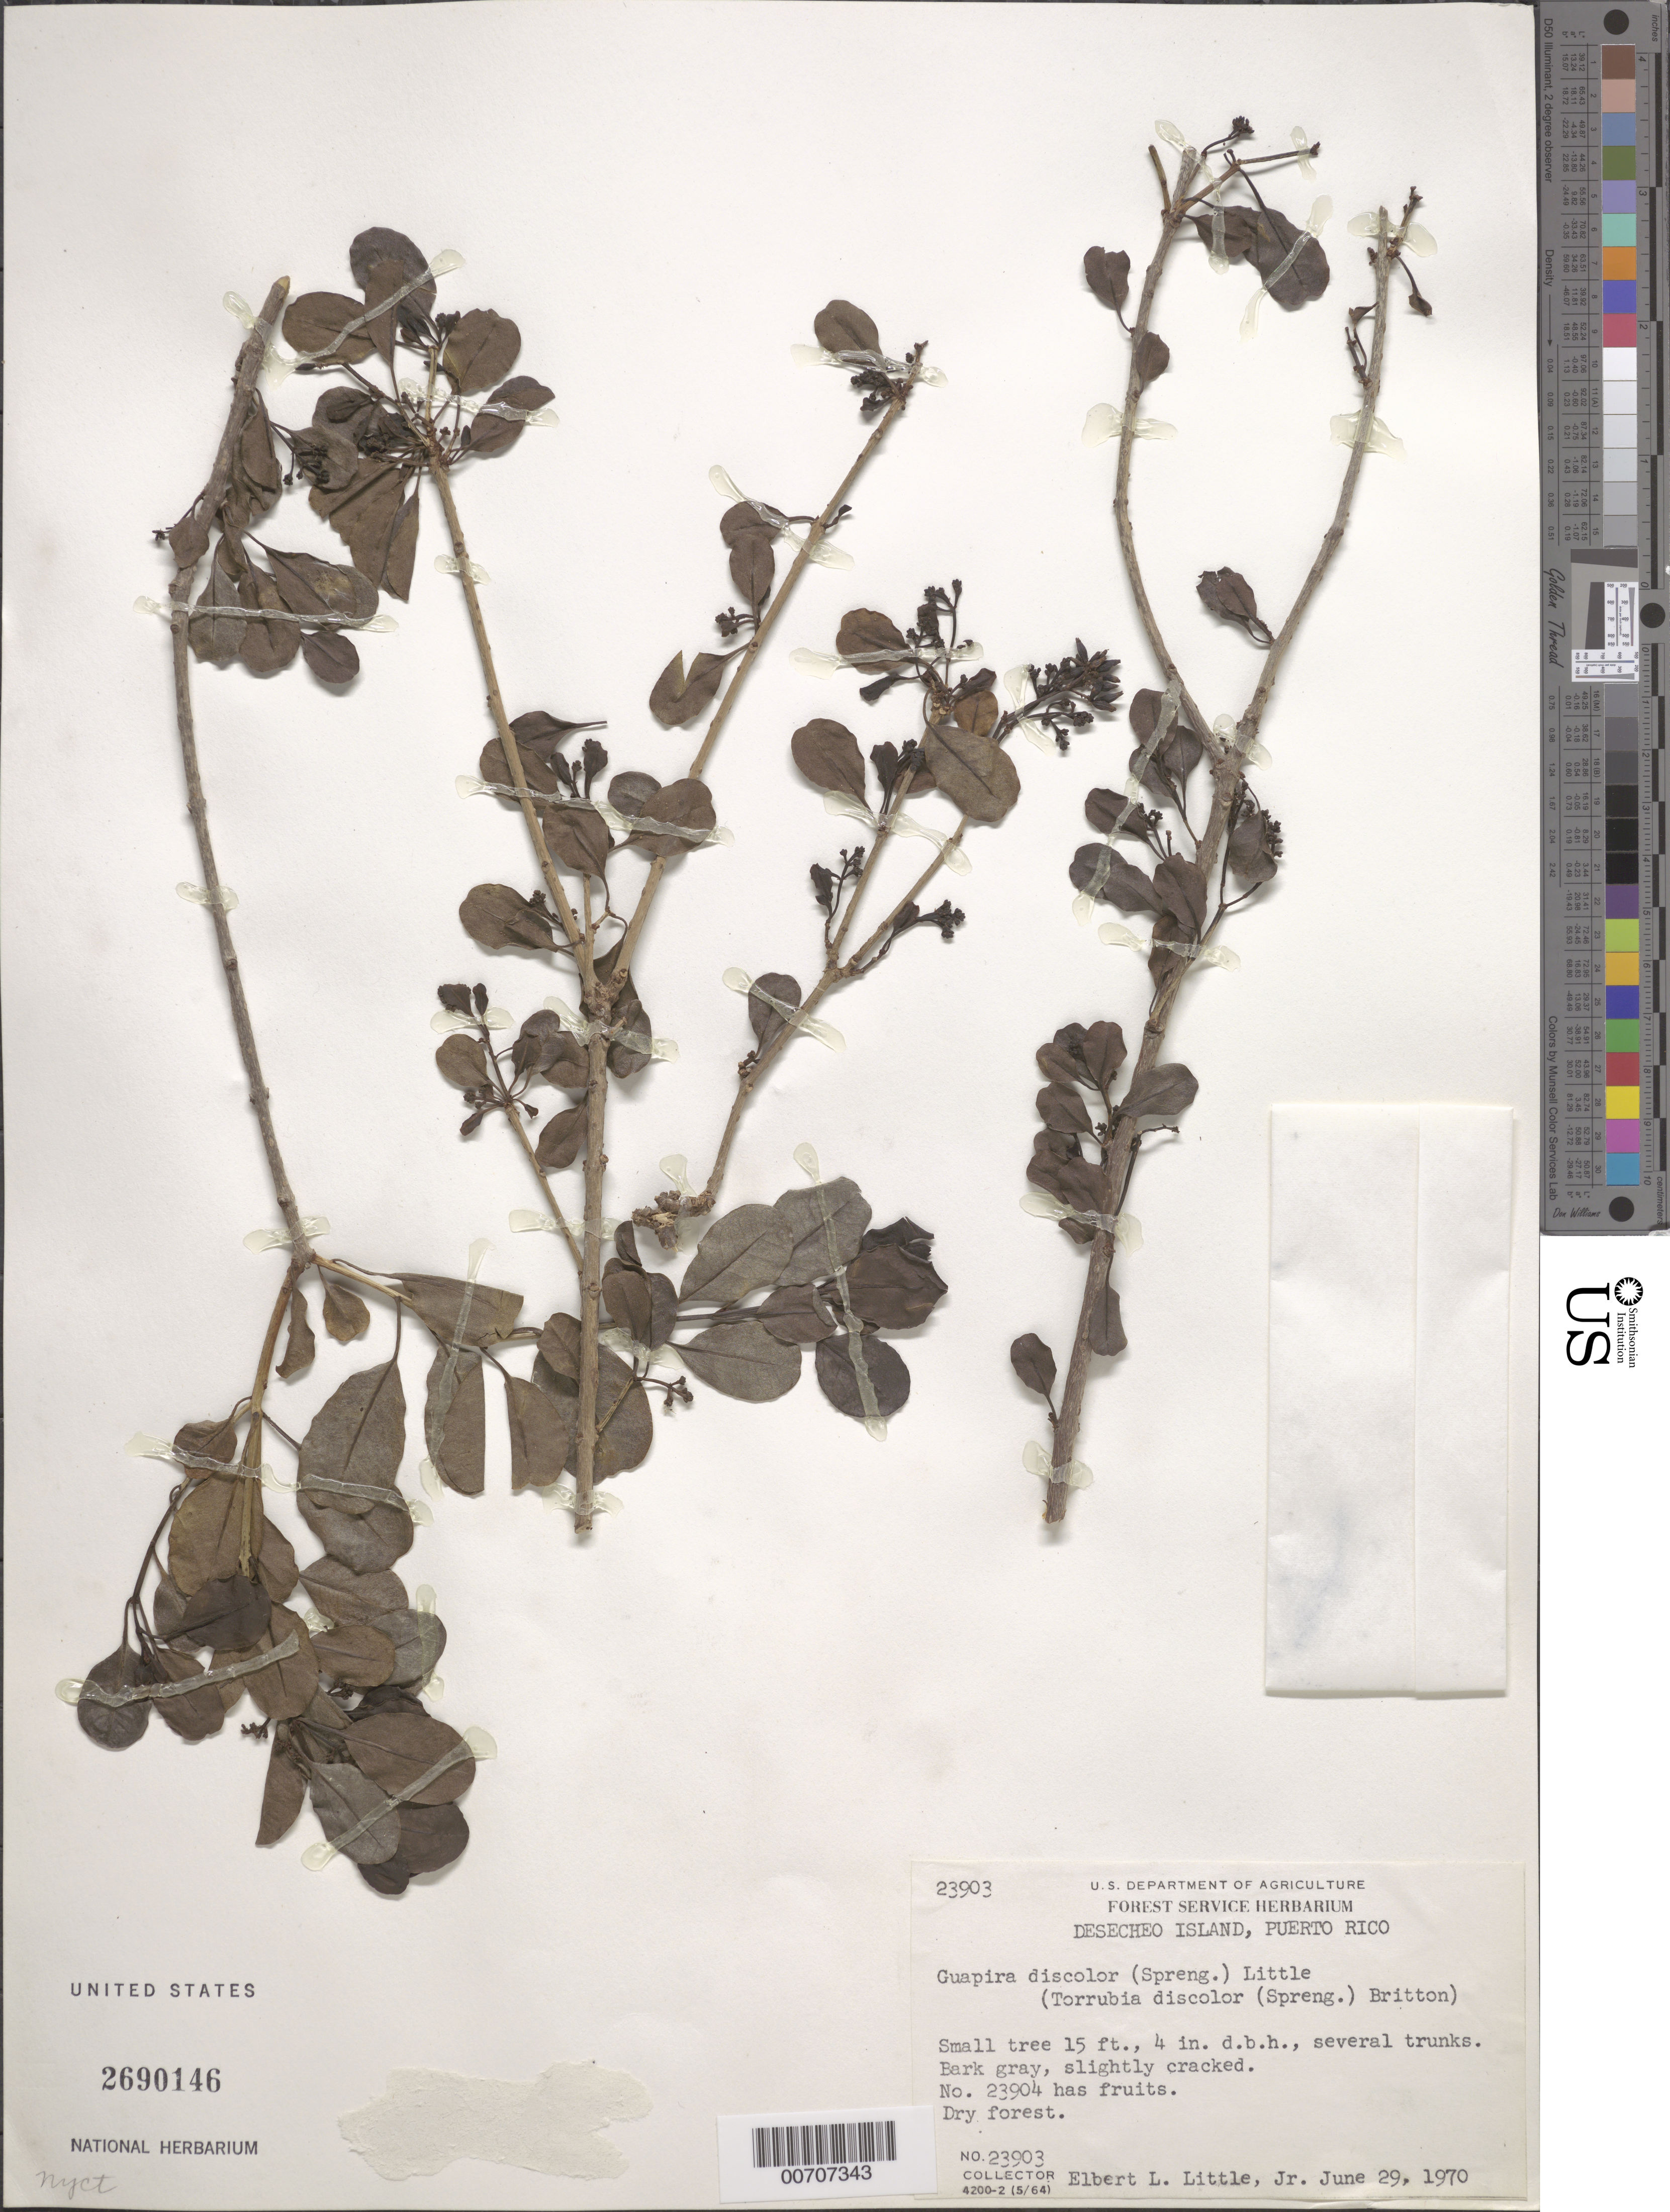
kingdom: Plantae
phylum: Tracheophyta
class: Magnoliopsida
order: Caryophyllales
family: Nyctaginaceae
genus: Guapira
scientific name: Guapira discolor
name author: (Spreng.) Little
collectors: E. L. Little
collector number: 23903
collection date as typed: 29 Jun 1970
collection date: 1970-06-29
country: Puerto Rico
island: Desecheo Island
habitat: Dry forest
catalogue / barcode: US 2690146